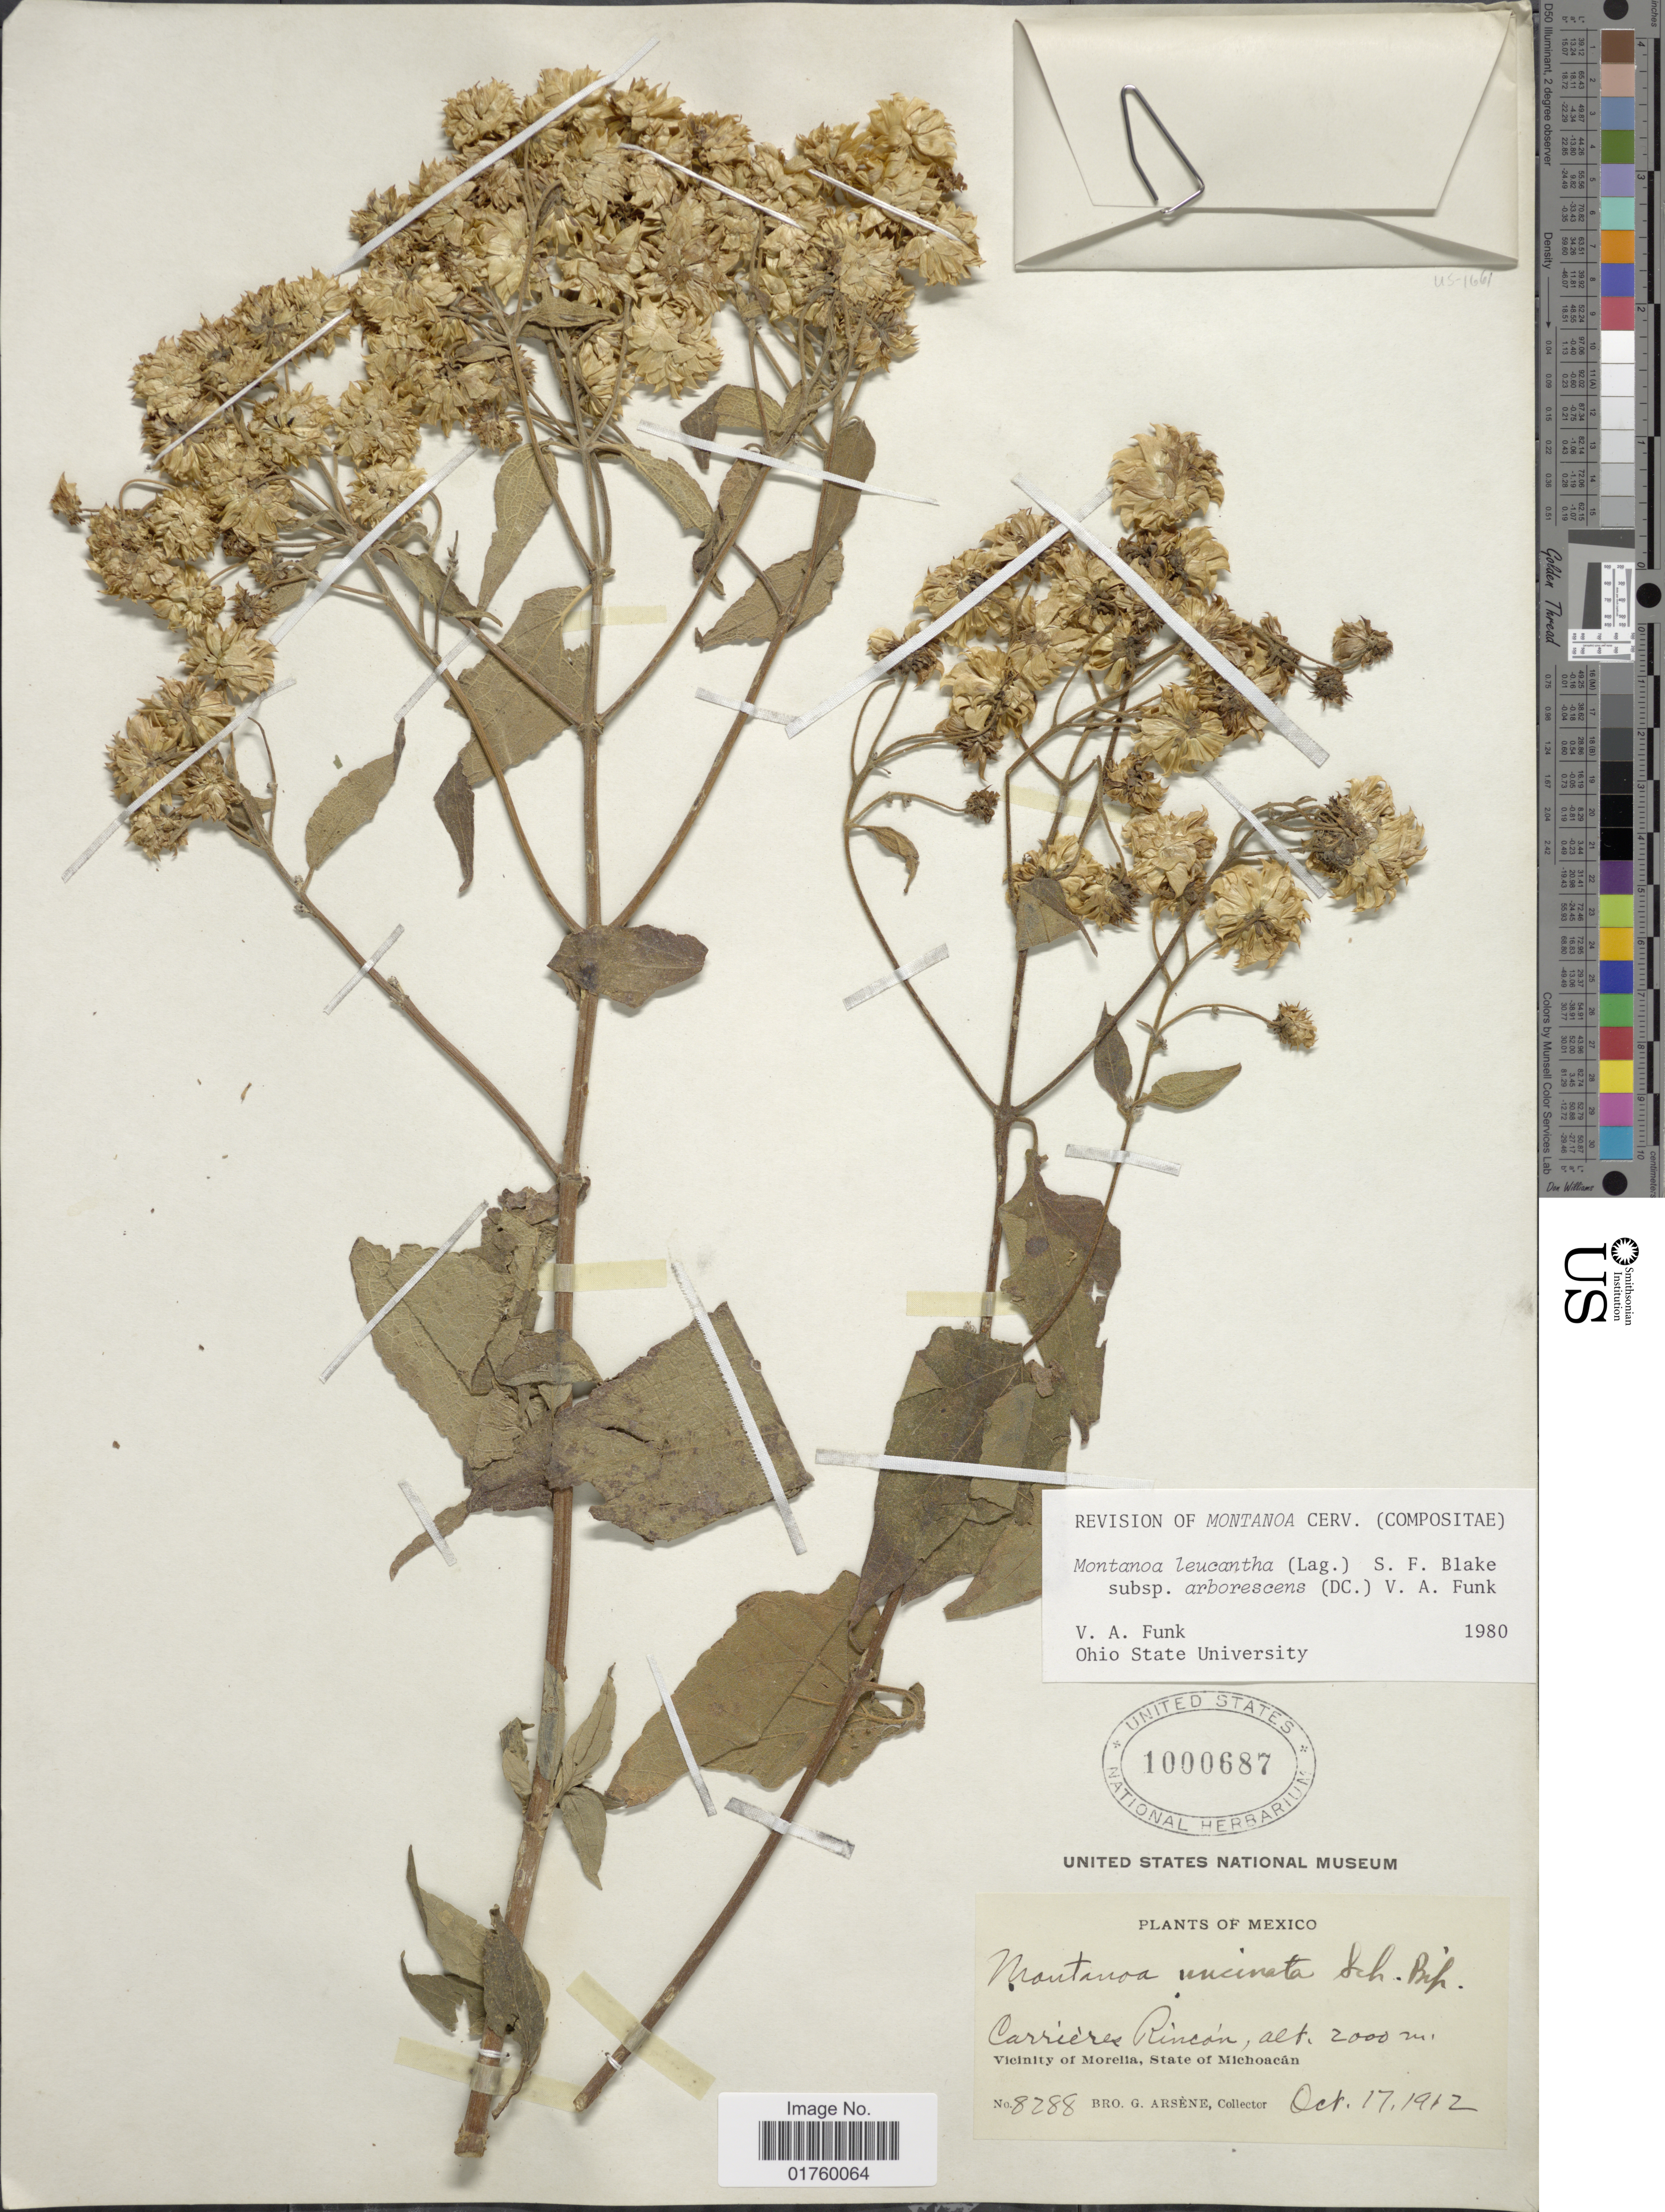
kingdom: Plantae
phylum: Tracheophyta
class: Magnoliopsida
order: Asterales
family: Asteraceae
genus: Montanoa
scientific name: Montanoa leucantha subsp. arborescens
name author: (DC.) V.A. Funk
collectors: Bro. G. Arsène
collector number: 8288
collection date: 1912-10-17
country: Mexico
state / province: Michoacán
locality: Carrieres Rincon, vicinity of Morelia.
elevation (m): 2000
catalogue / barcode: US 1000687